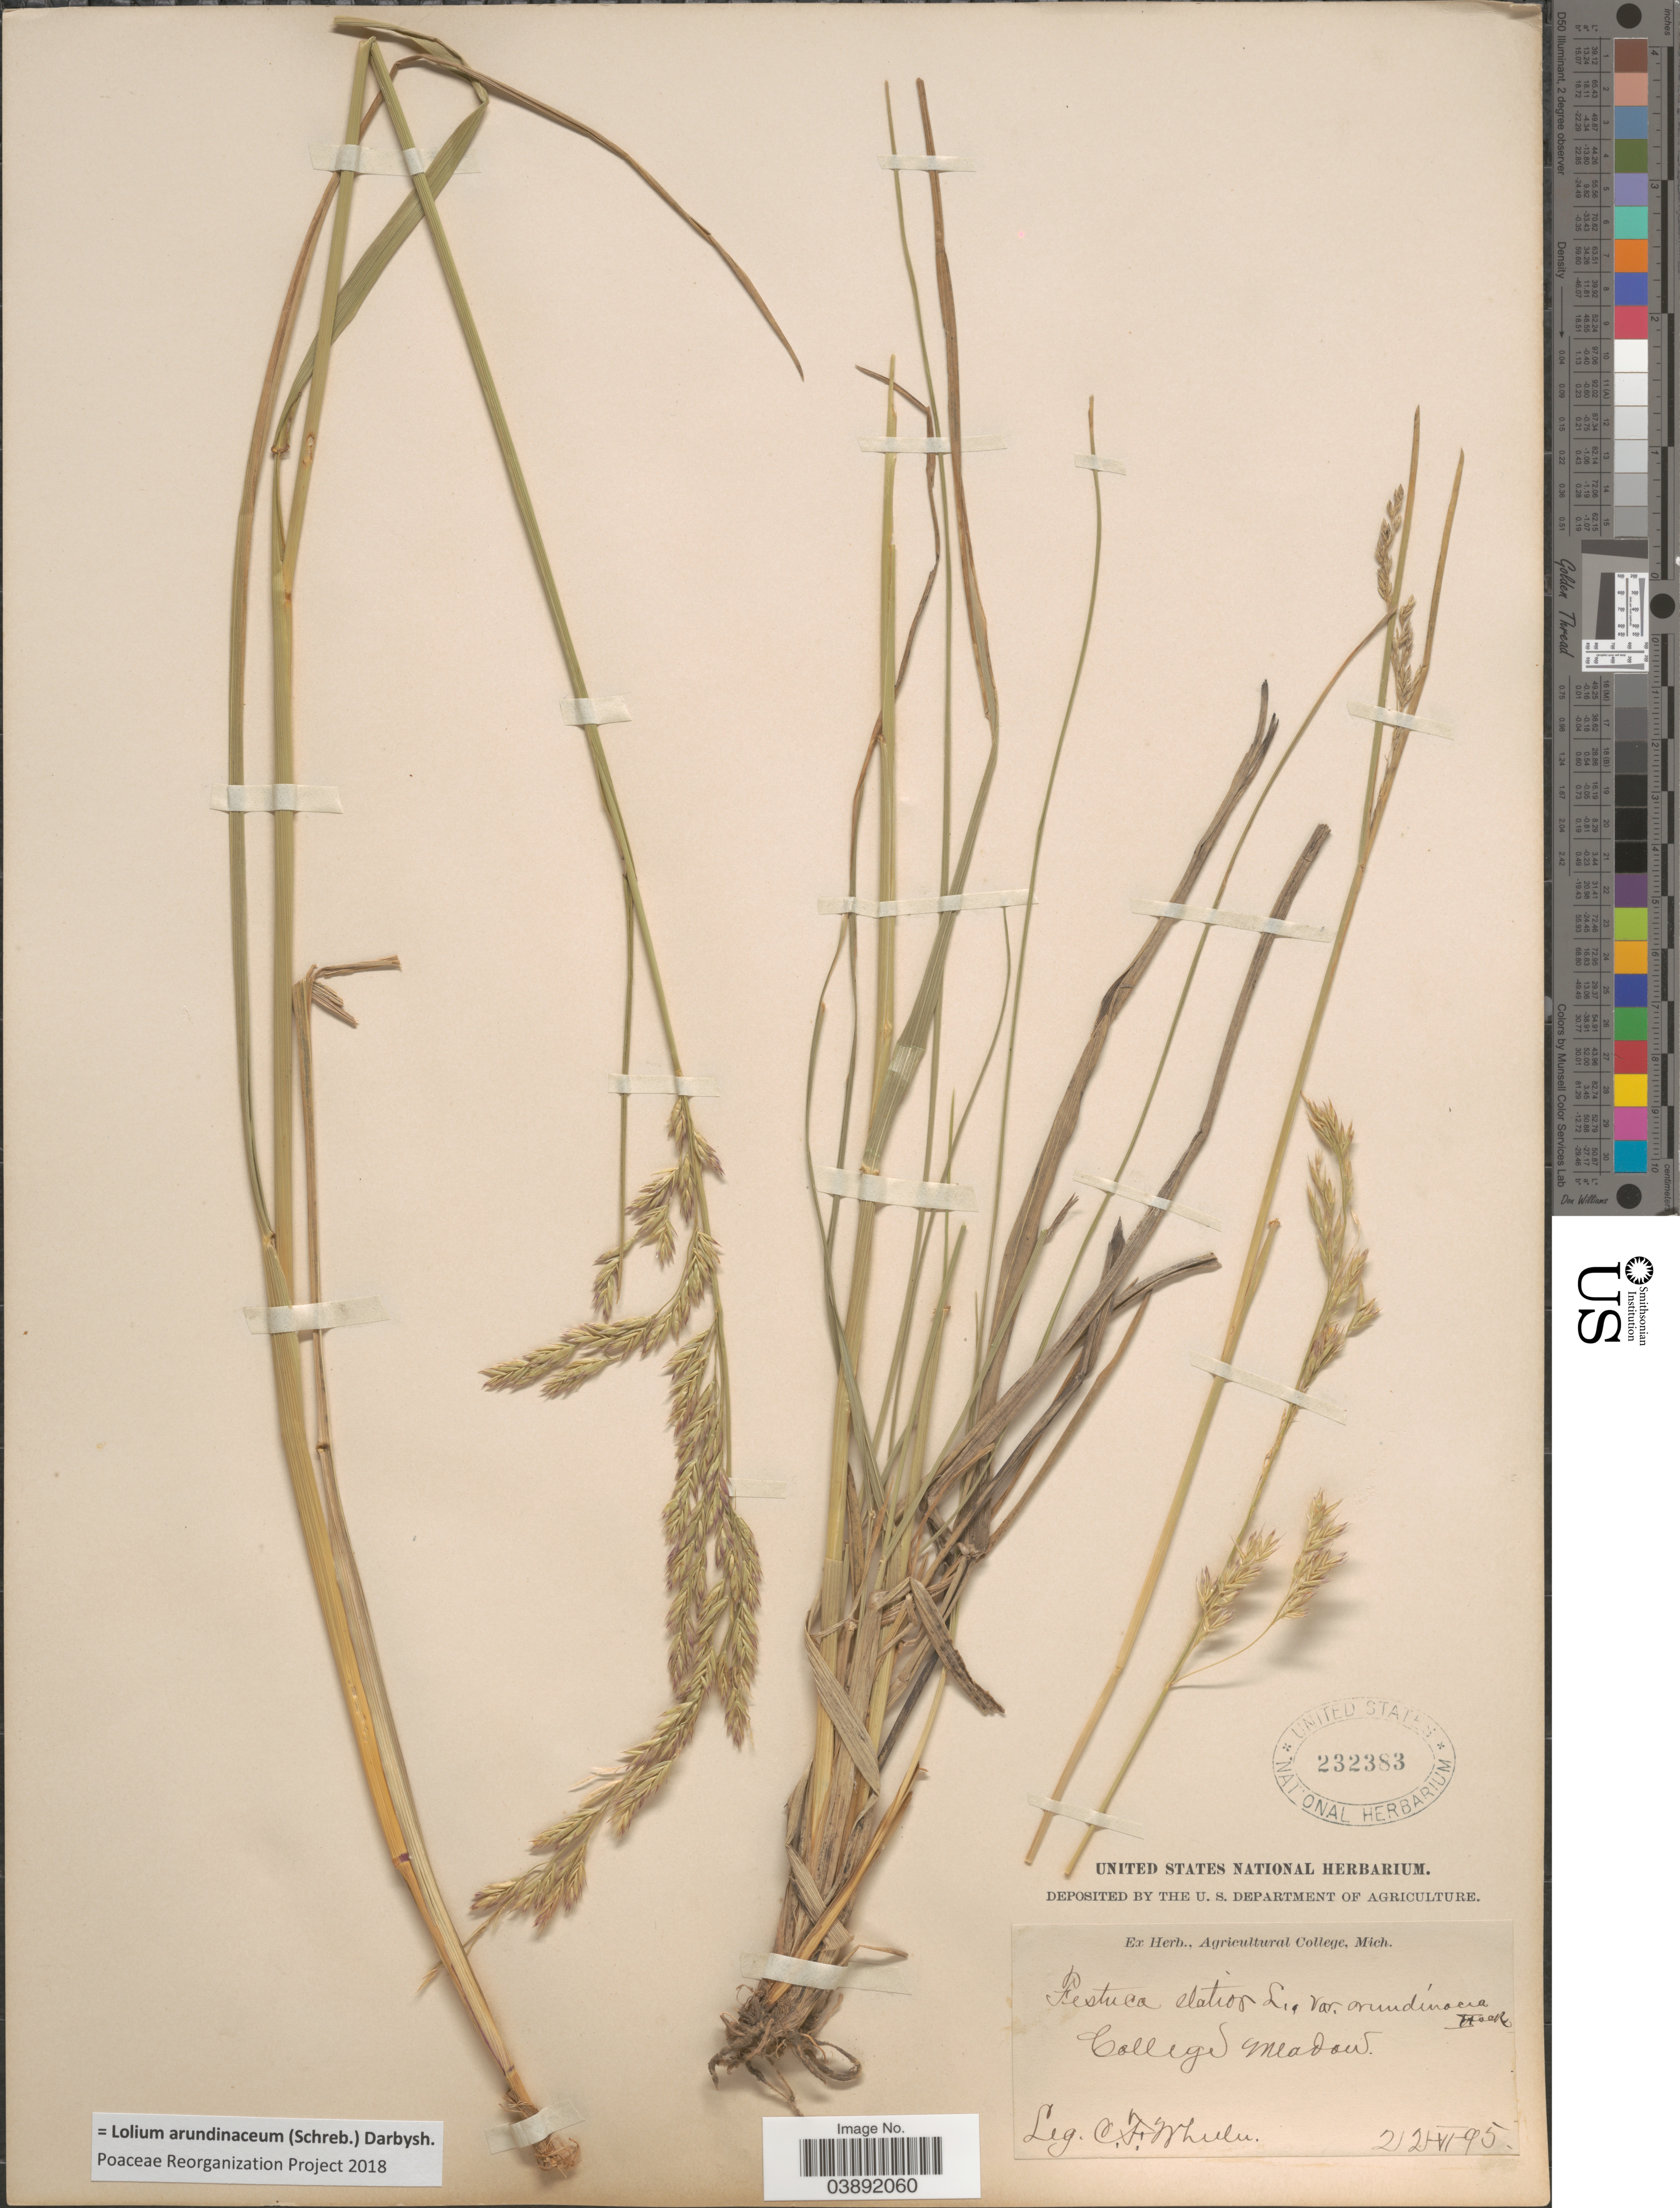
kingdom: Plantae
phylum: Tracheophyta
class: Liliopsida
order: Poales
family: Poaceae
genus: Lolium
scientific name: Lolium arundinaceum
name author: (Schreb.) Darbysh.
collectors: C. Wheeler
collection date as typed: Transcribed d/m/y: 22/6/95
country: United States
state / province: Michigan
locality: College Meadow.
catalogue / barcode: US 232383